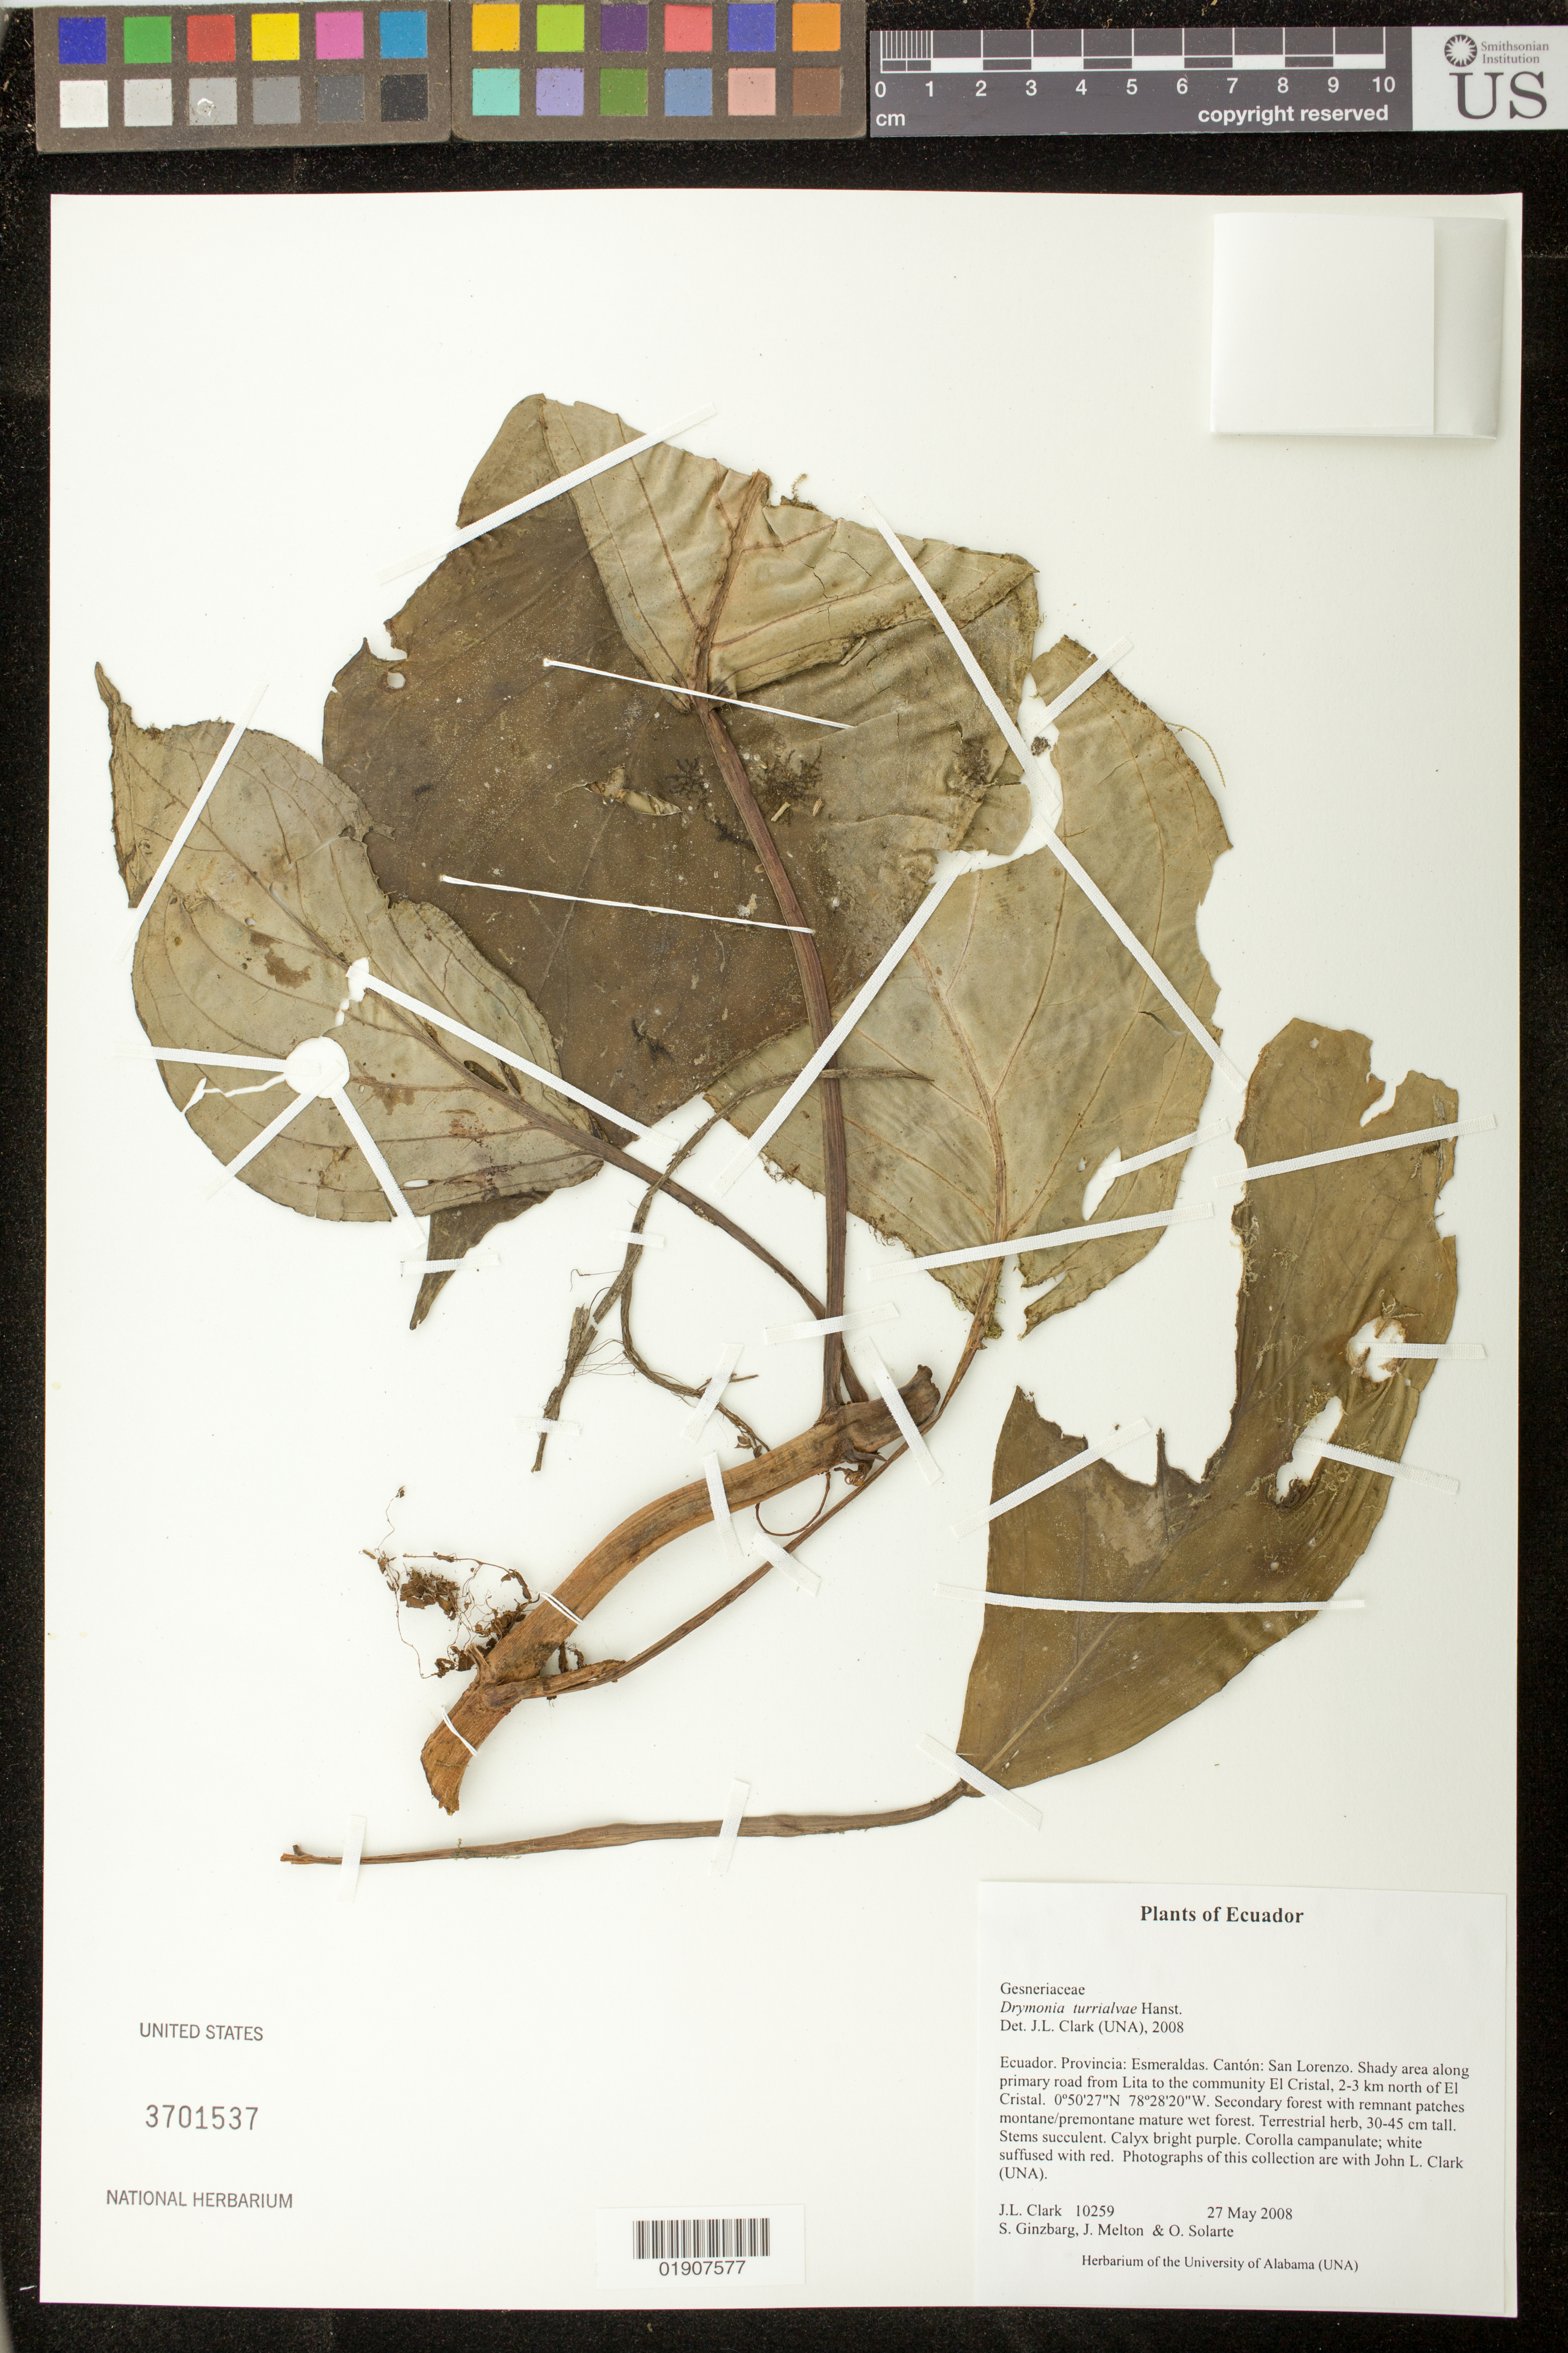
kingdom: Plantae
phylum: Tracheophyta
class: Magnoliopsida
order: Lamiales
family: Gesneriaceae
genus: Drymonia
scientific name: Drymonia turrialvae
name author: Hanst.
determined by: Clark, J. L., (SEL), The Marie Selby Botanical Garden (UNITED STATES)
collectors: J. L. Clark, S. Ginzbarg, J. Melton & O. Solarte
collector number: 10259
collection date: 2008-05-27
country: Ecuador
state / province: Esmeraldas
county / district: San Lorenzo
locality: Provincia: Esmeraldas. Cantón: San Lorenzo. Shady area along primary road from Lita to the community El Cristal, 2-3 km north of El Cristal.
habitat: Secondary forest with remnant patches montane/premontane mature wet forest.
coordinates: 0 50 27 N, 78 28 20 W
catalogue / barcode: US 3701537